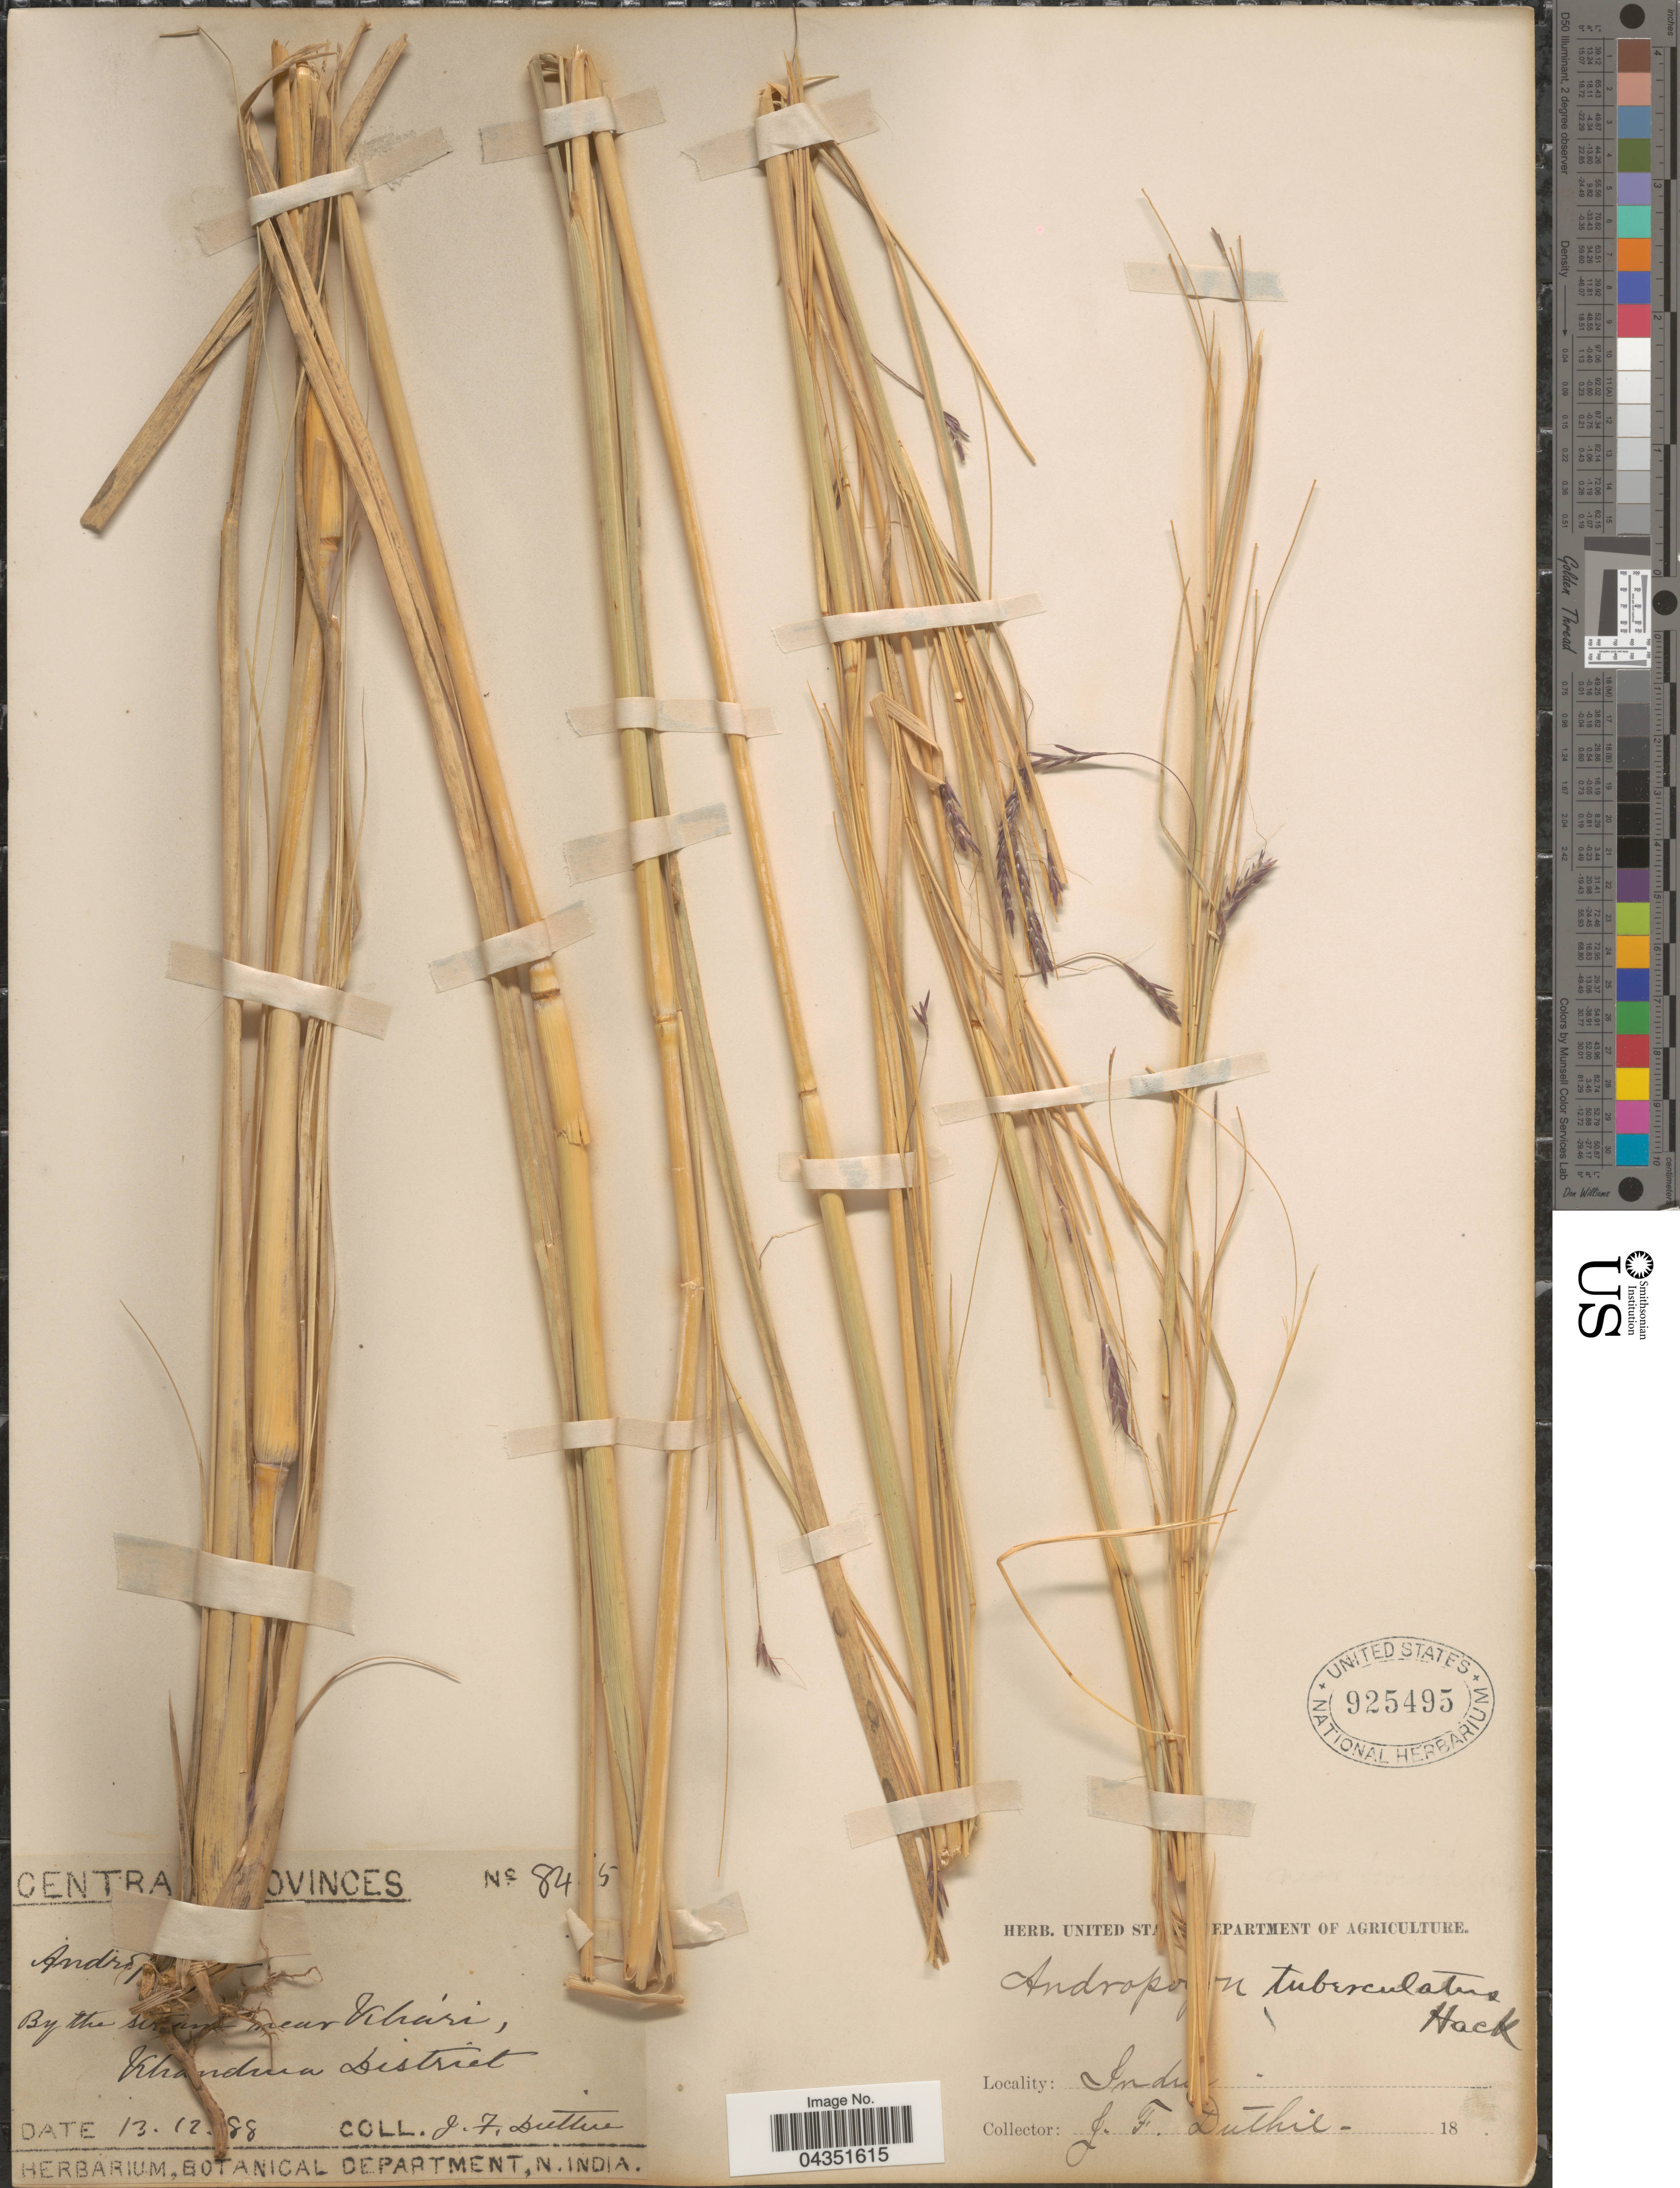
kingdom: Plantae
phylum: Tracheophyta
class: Liliopsida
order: Poales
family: Poaceae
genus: Eremopogon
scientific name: Eremopogon tuberculatus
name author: (Hack.) A. Camus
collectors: J. F. Duthie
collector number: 84!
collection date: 1888-12-13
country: India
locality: Central Provinces. By the [illegible text] near Khari, Khandwa District.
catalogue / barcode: US 925495